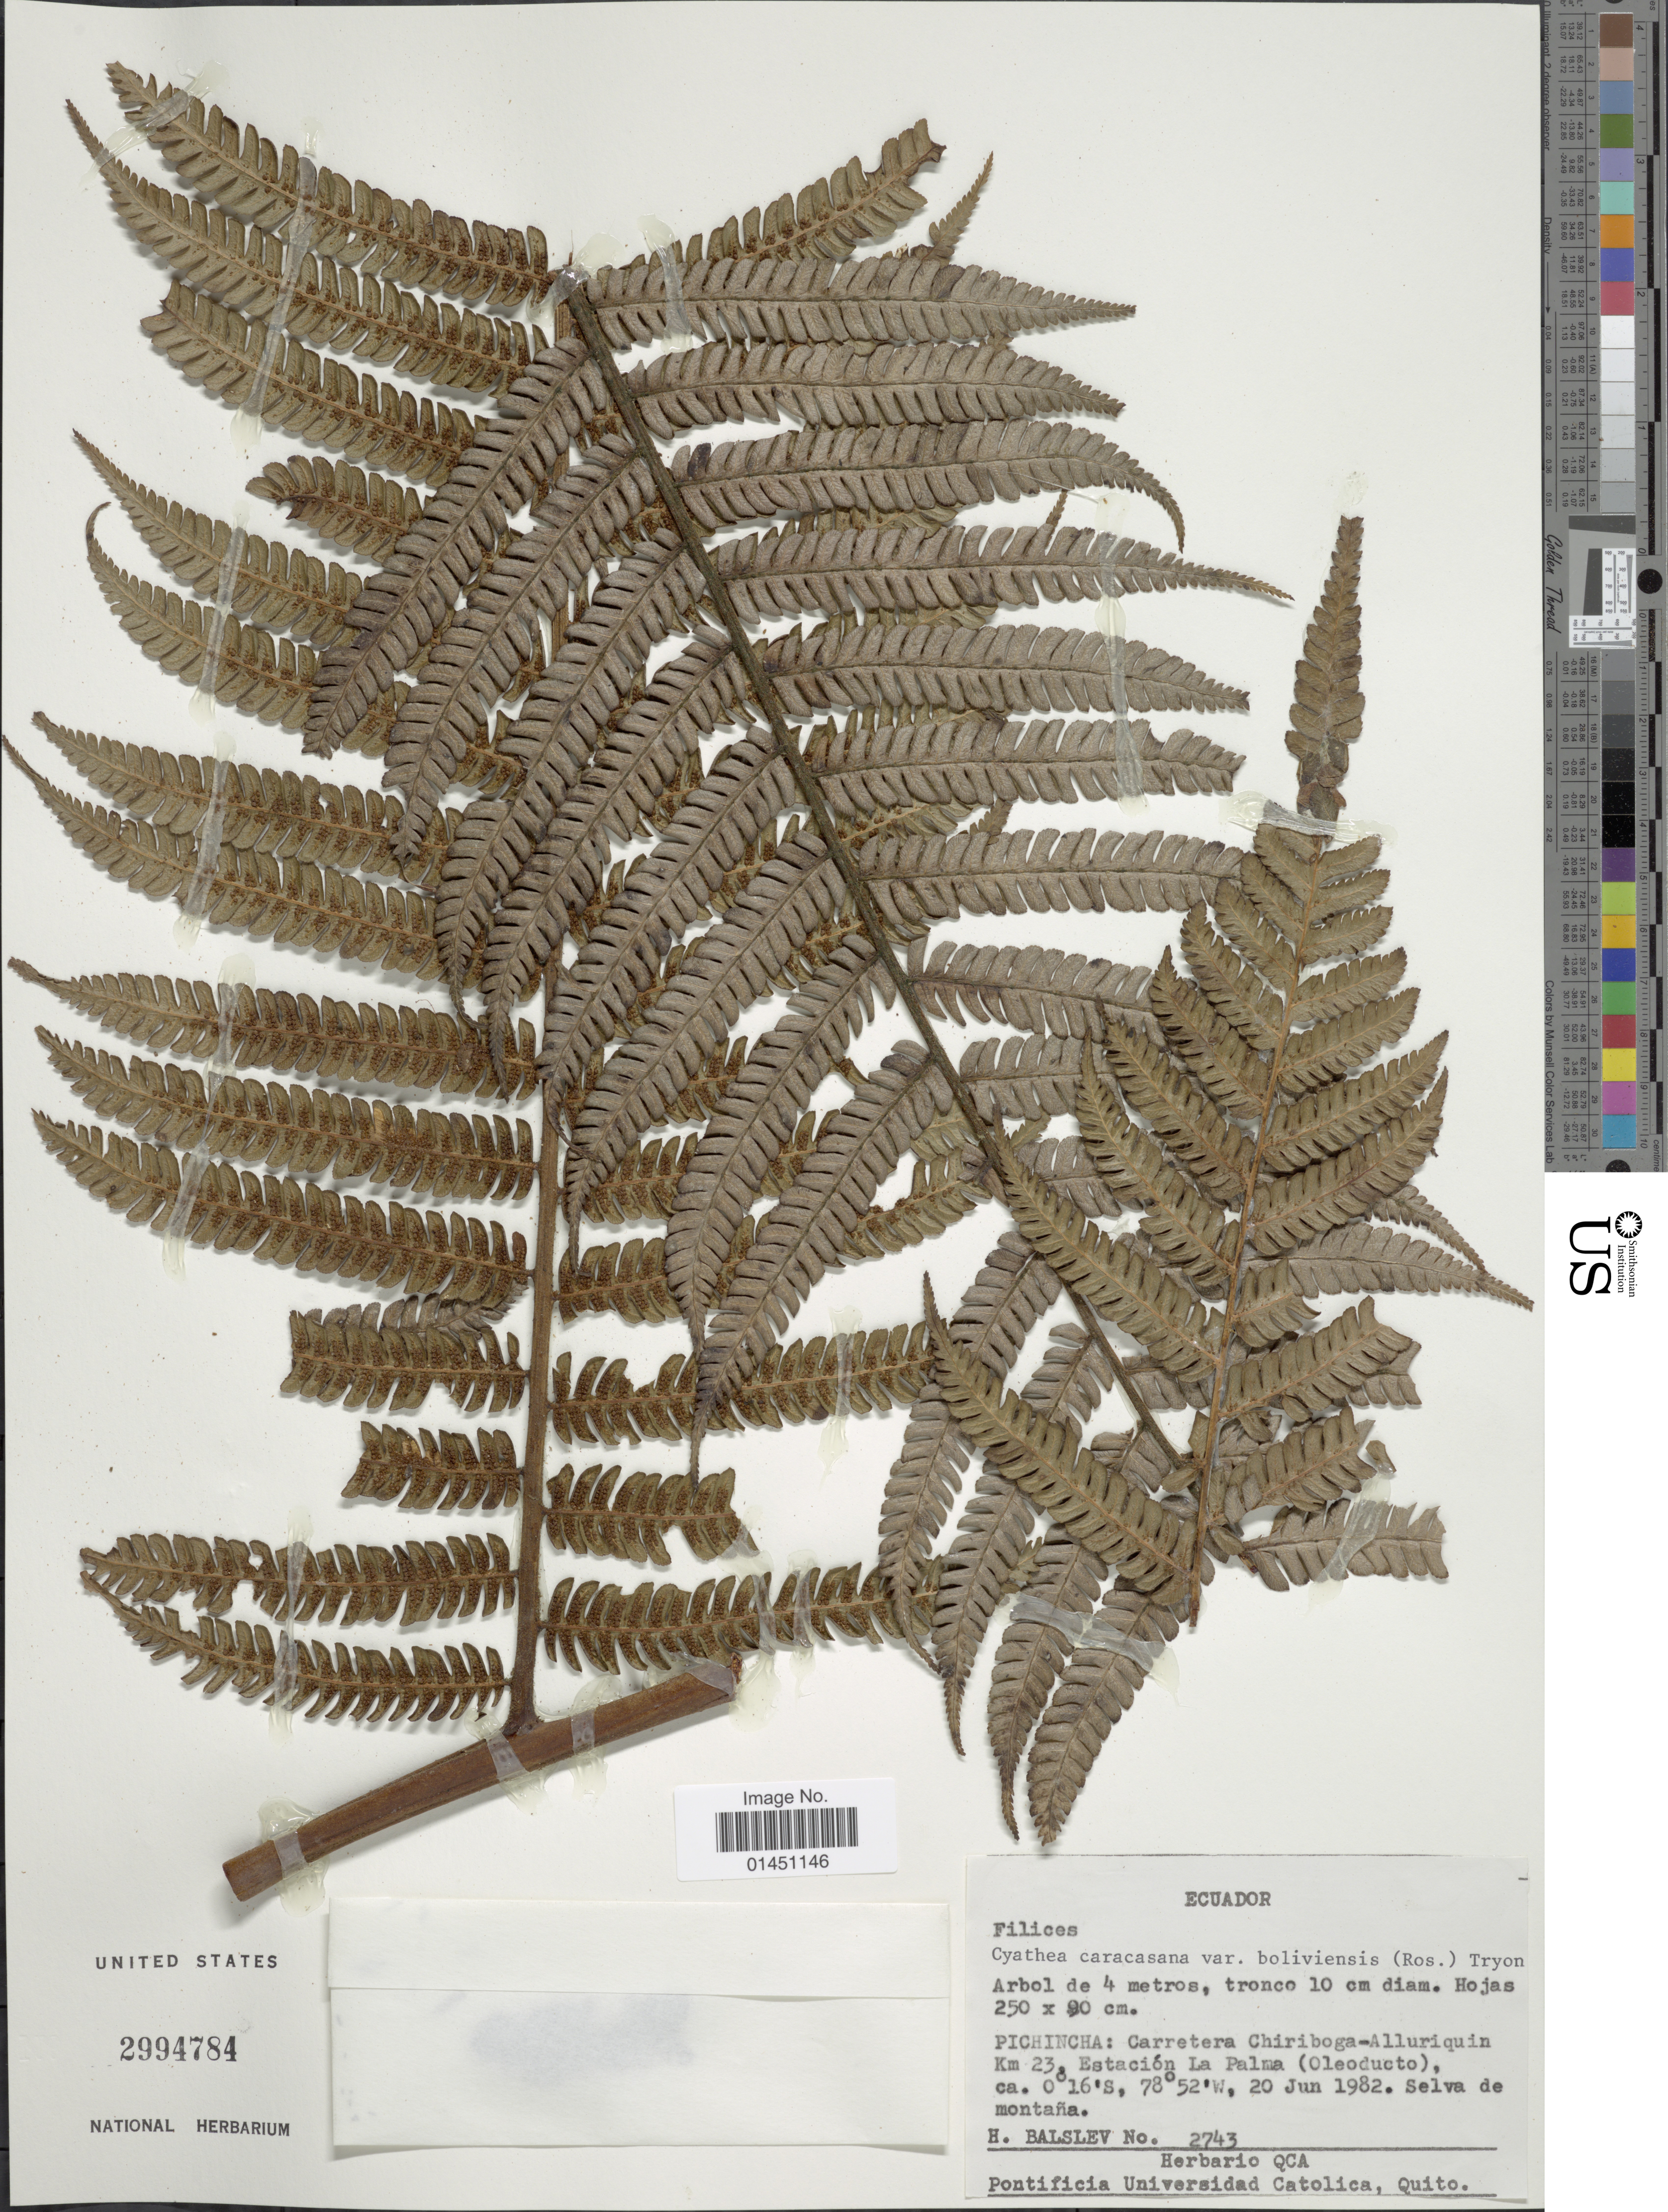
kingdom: Plantae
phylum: Tracheophyta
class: Polypodiopsida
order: Cyatheales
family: Cyatheaceae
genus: Cyathea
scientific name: Cyathea caracasana var. boliviensis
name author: (Rosenst.) R.M. Tryon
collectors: H. Balslev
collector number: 2743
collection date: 1982-06-20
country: Ecuador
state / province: Pichincha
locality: Carretera Chiriboga - Alluriquin km 23. Estacion La Palma (Oleoducto), selva de Montana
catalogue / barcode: US 2994784